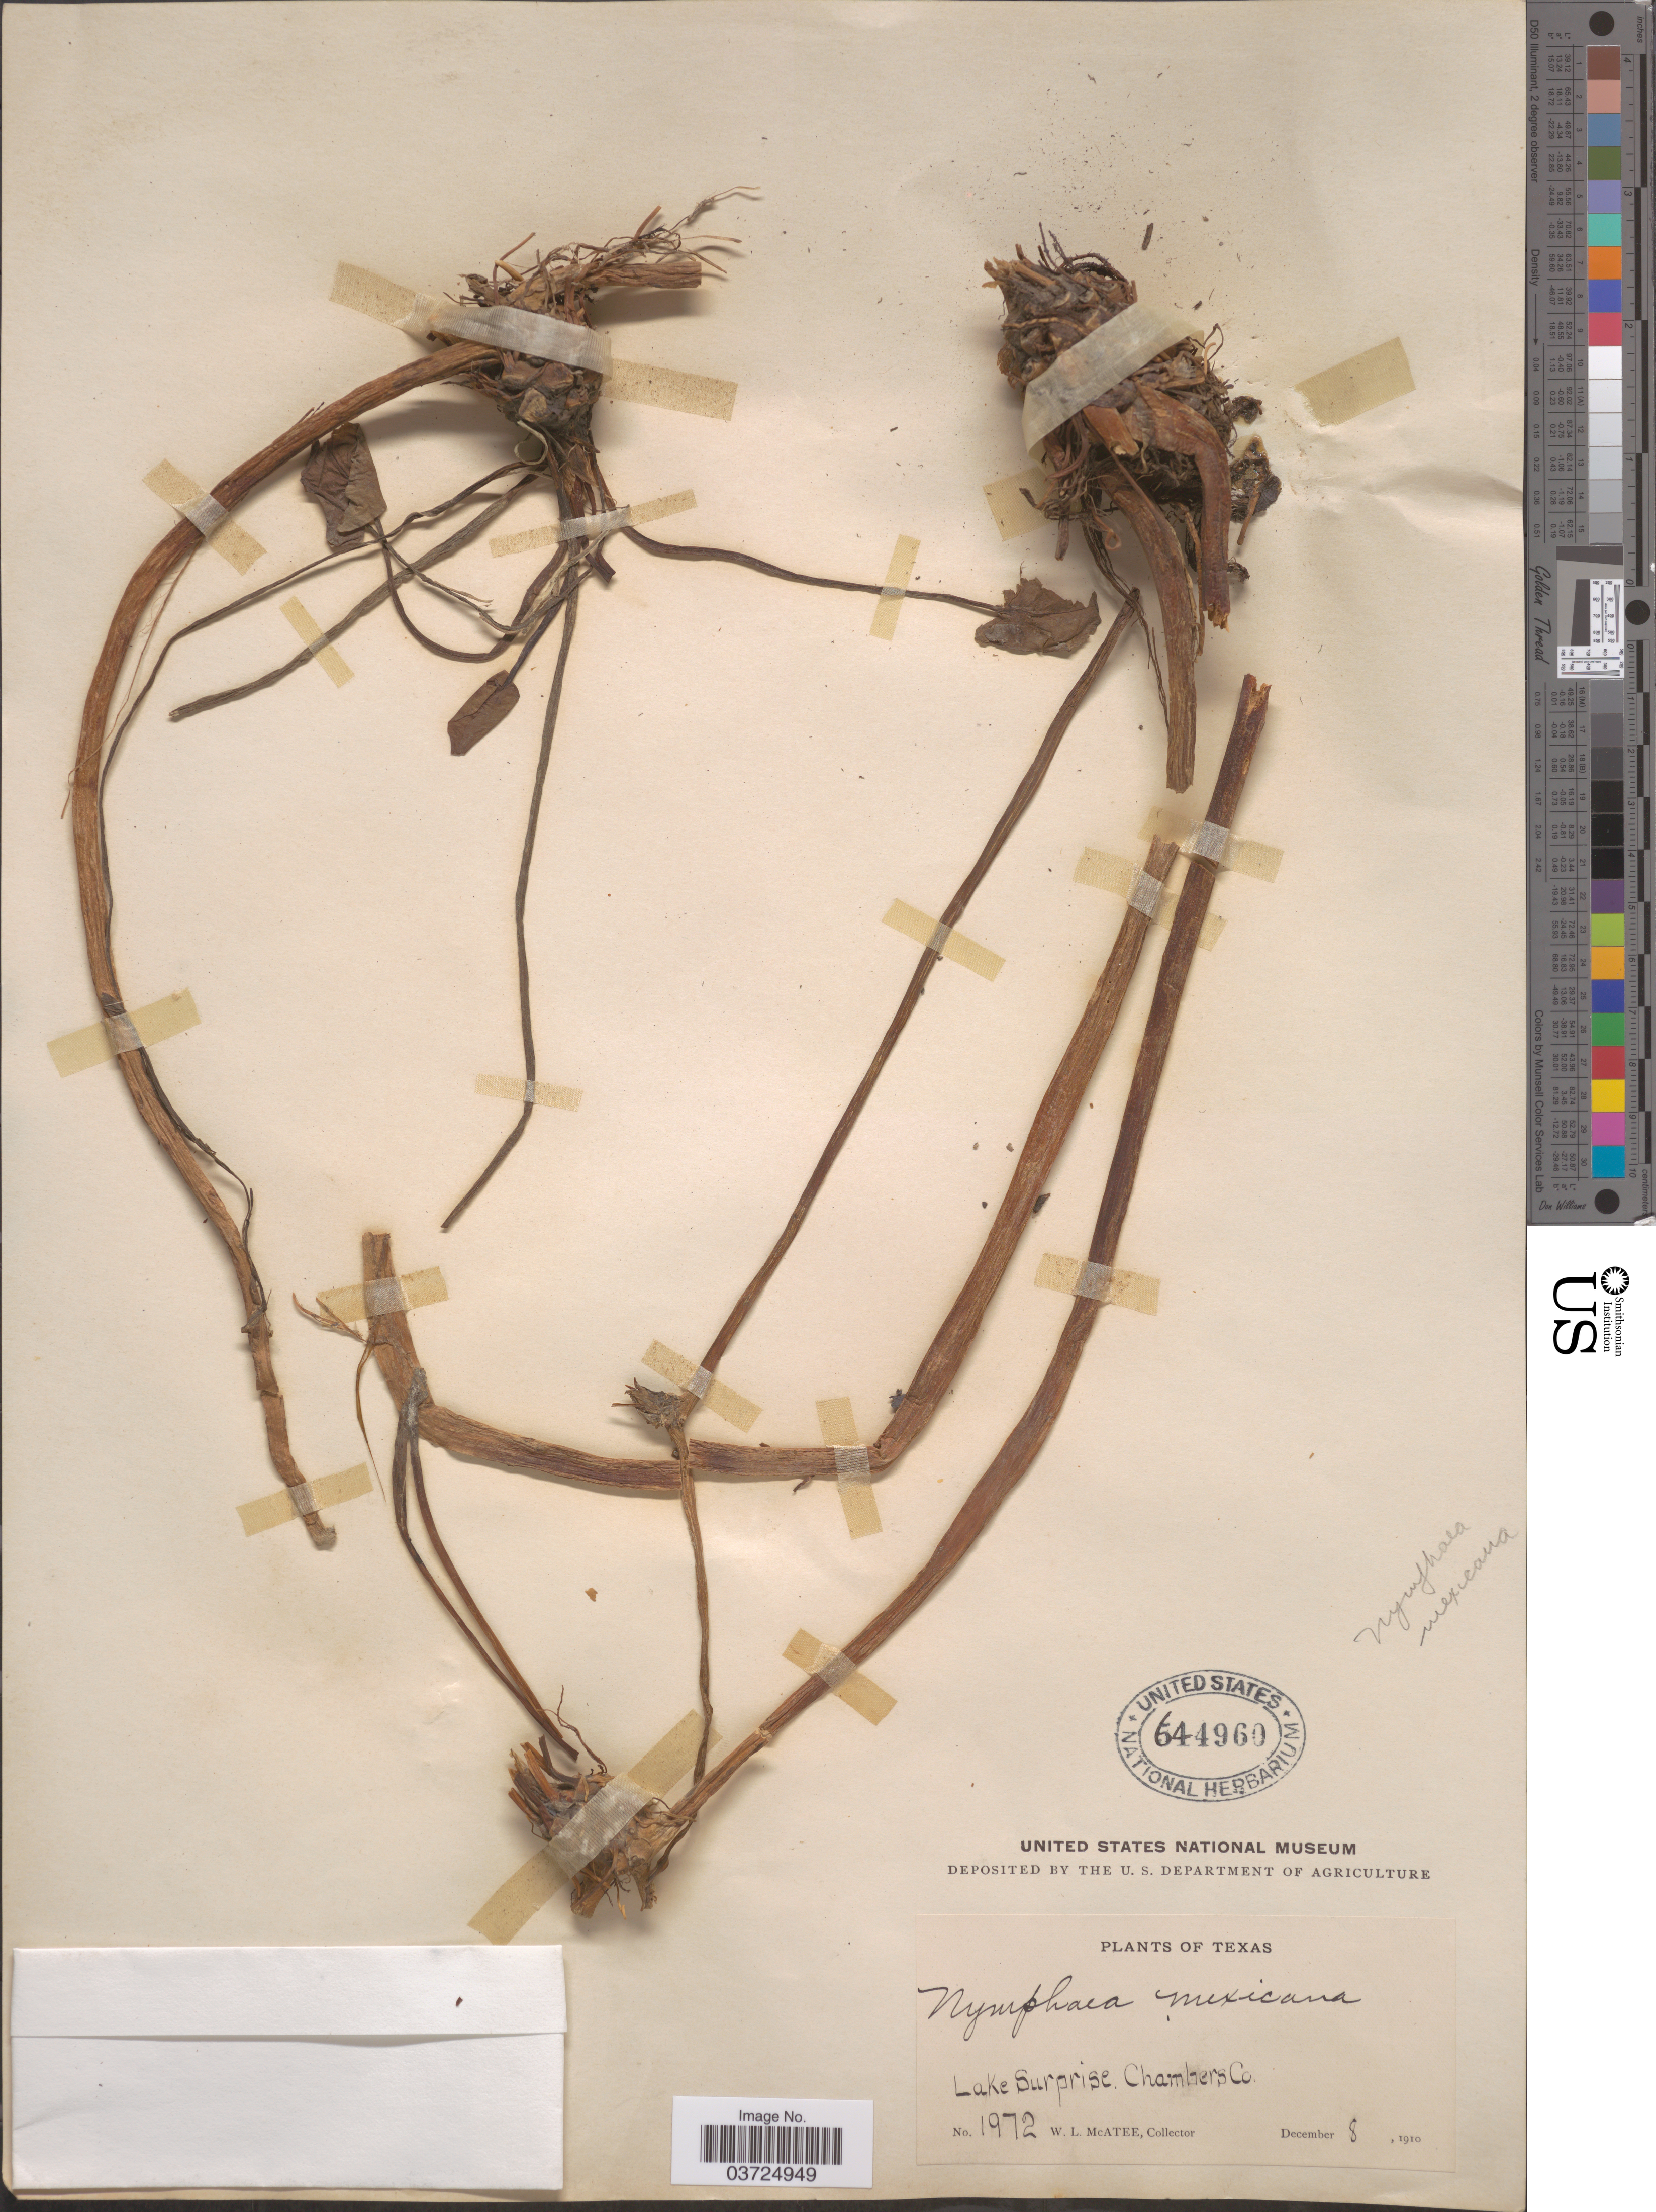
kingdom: Plantae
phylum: Tracheophyta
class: Magnoliopsida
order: Nymphaeales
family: Nymphaeaceae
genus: Nymphaea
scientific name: Nymphaea mexicana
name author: Zucc.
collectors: W. McAtee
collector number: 1972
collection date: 1910-12-08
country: United States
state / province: Texas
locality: Lake Surprise. Chambers Co.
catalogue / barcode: US 644960